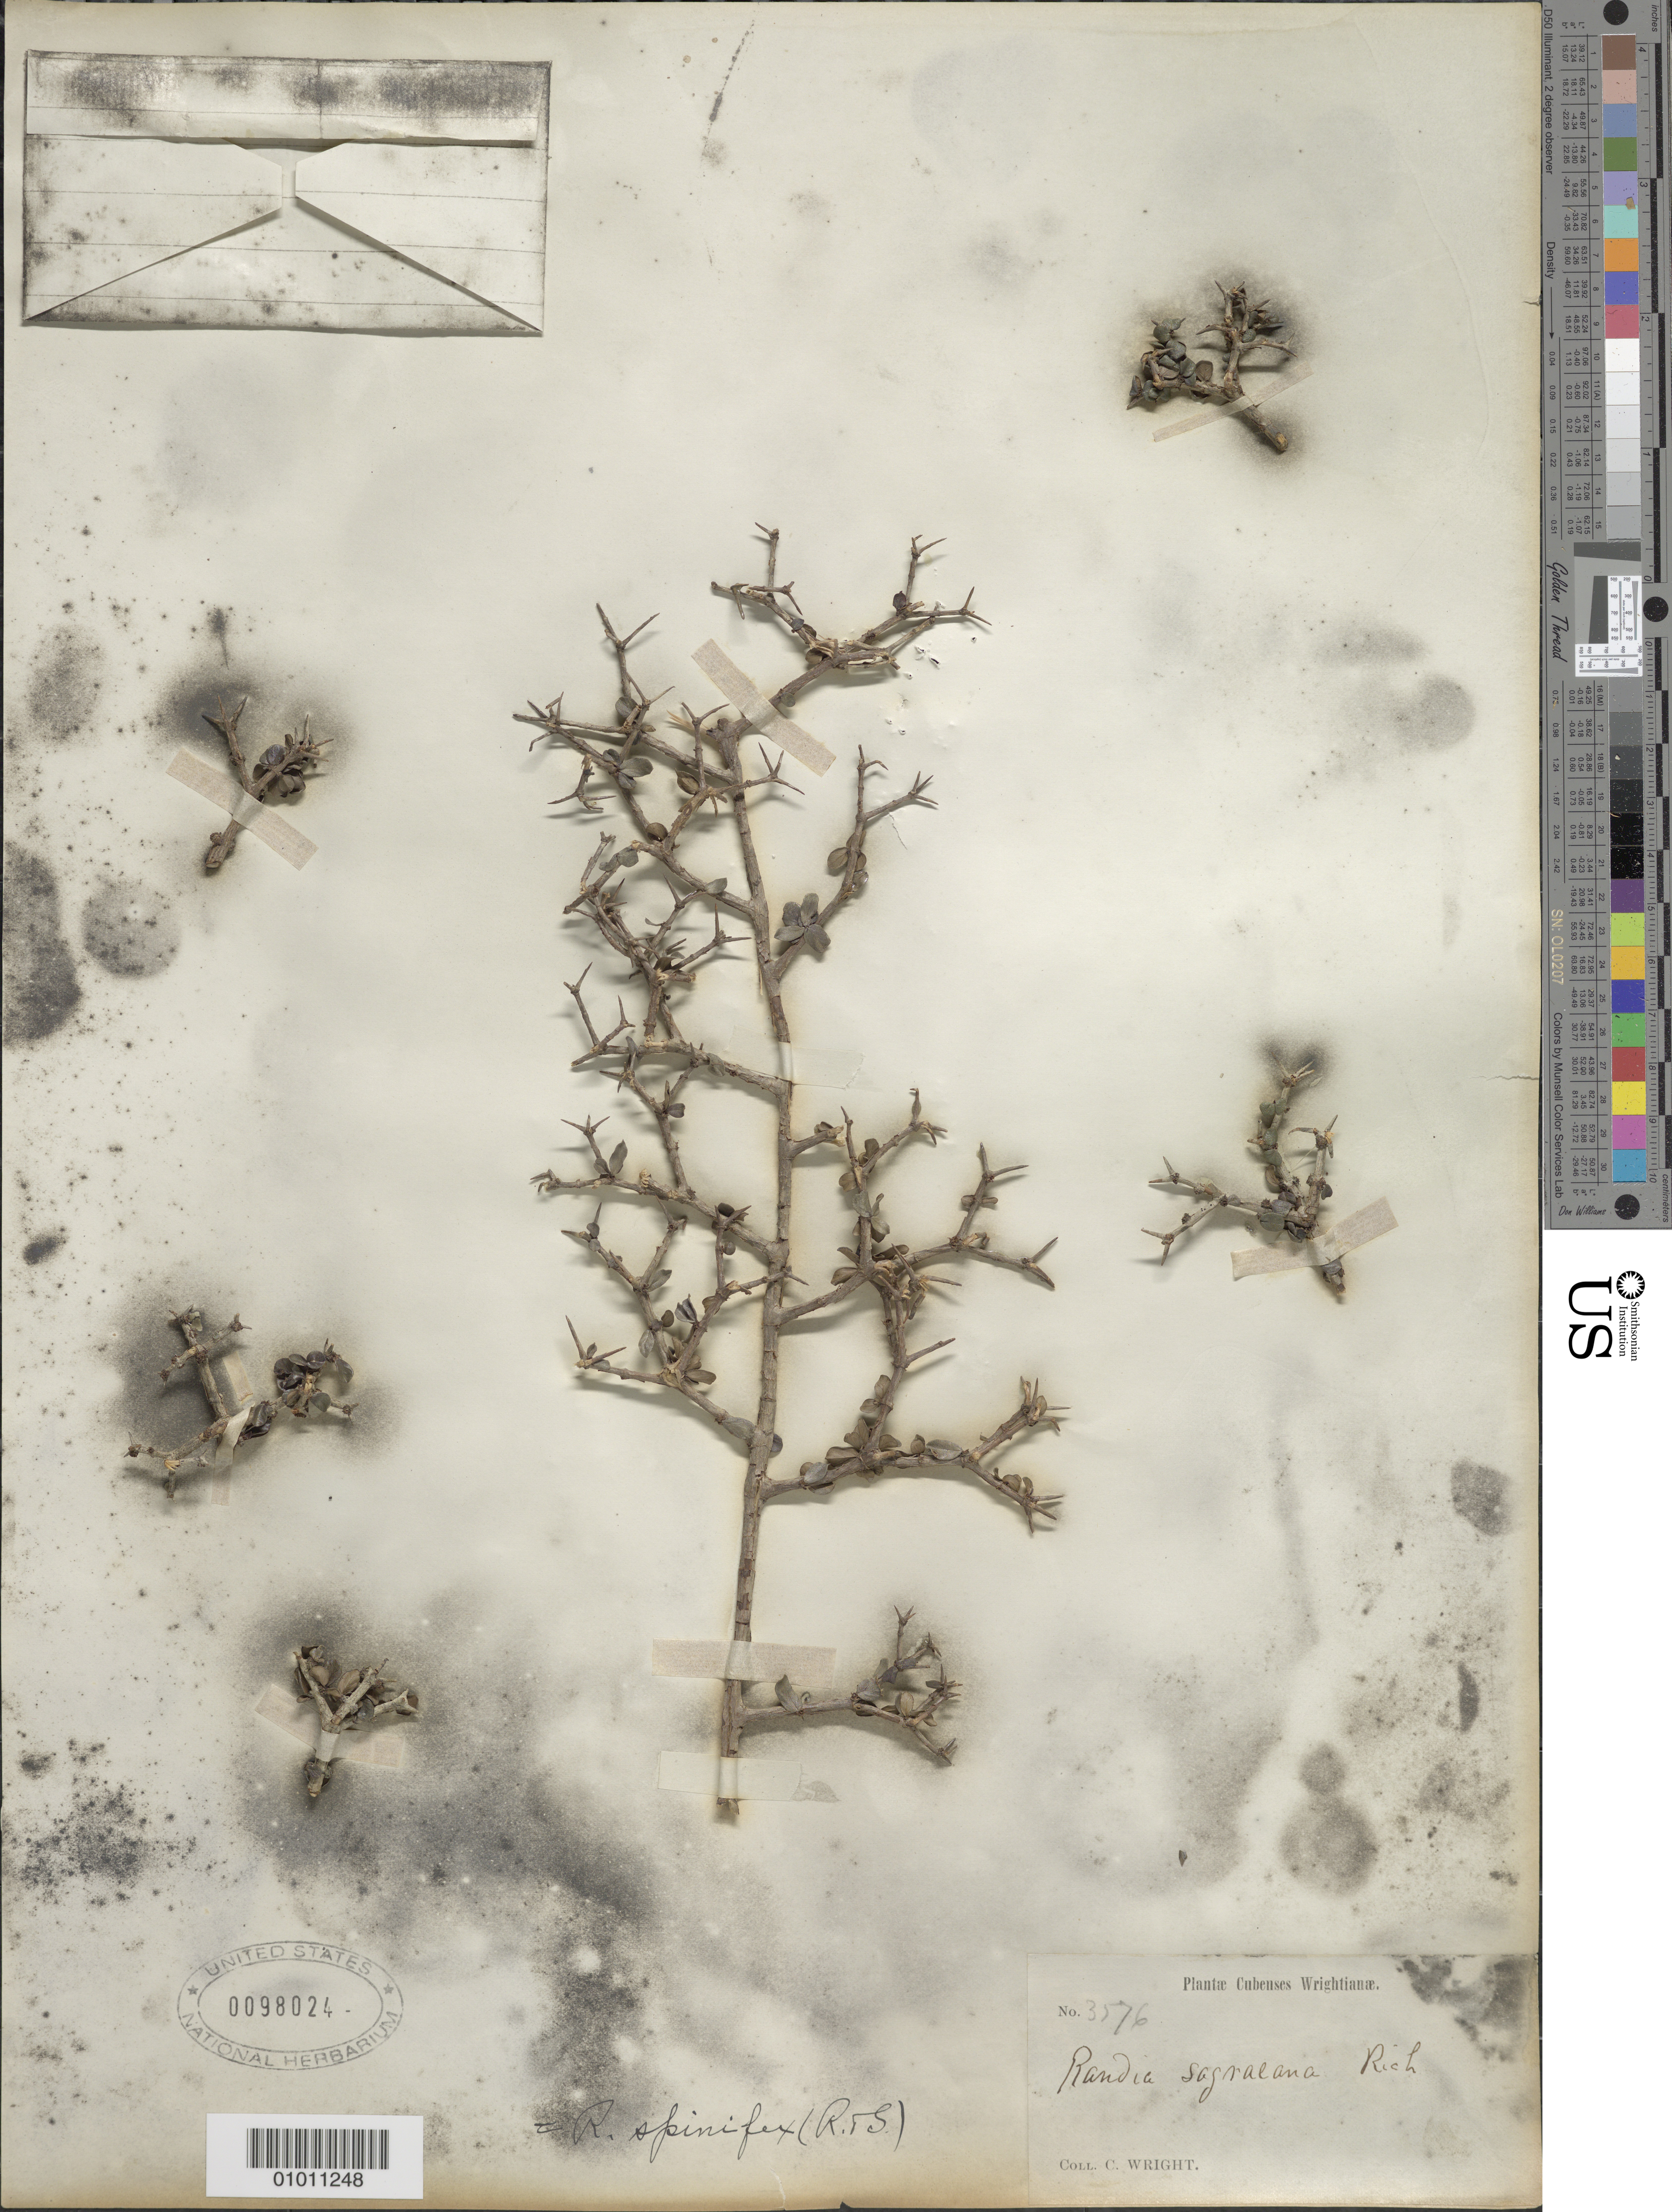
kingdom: Plantae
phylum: Tracheophyta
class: Magnoliopsida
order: Gentianales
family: Rubiaceae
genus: Randia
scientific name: Randia spinifex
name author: (Roem. & Schult.) Standl.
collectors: C. Wright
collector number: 3576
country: Cuba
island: Cuba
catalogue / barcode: US 98024